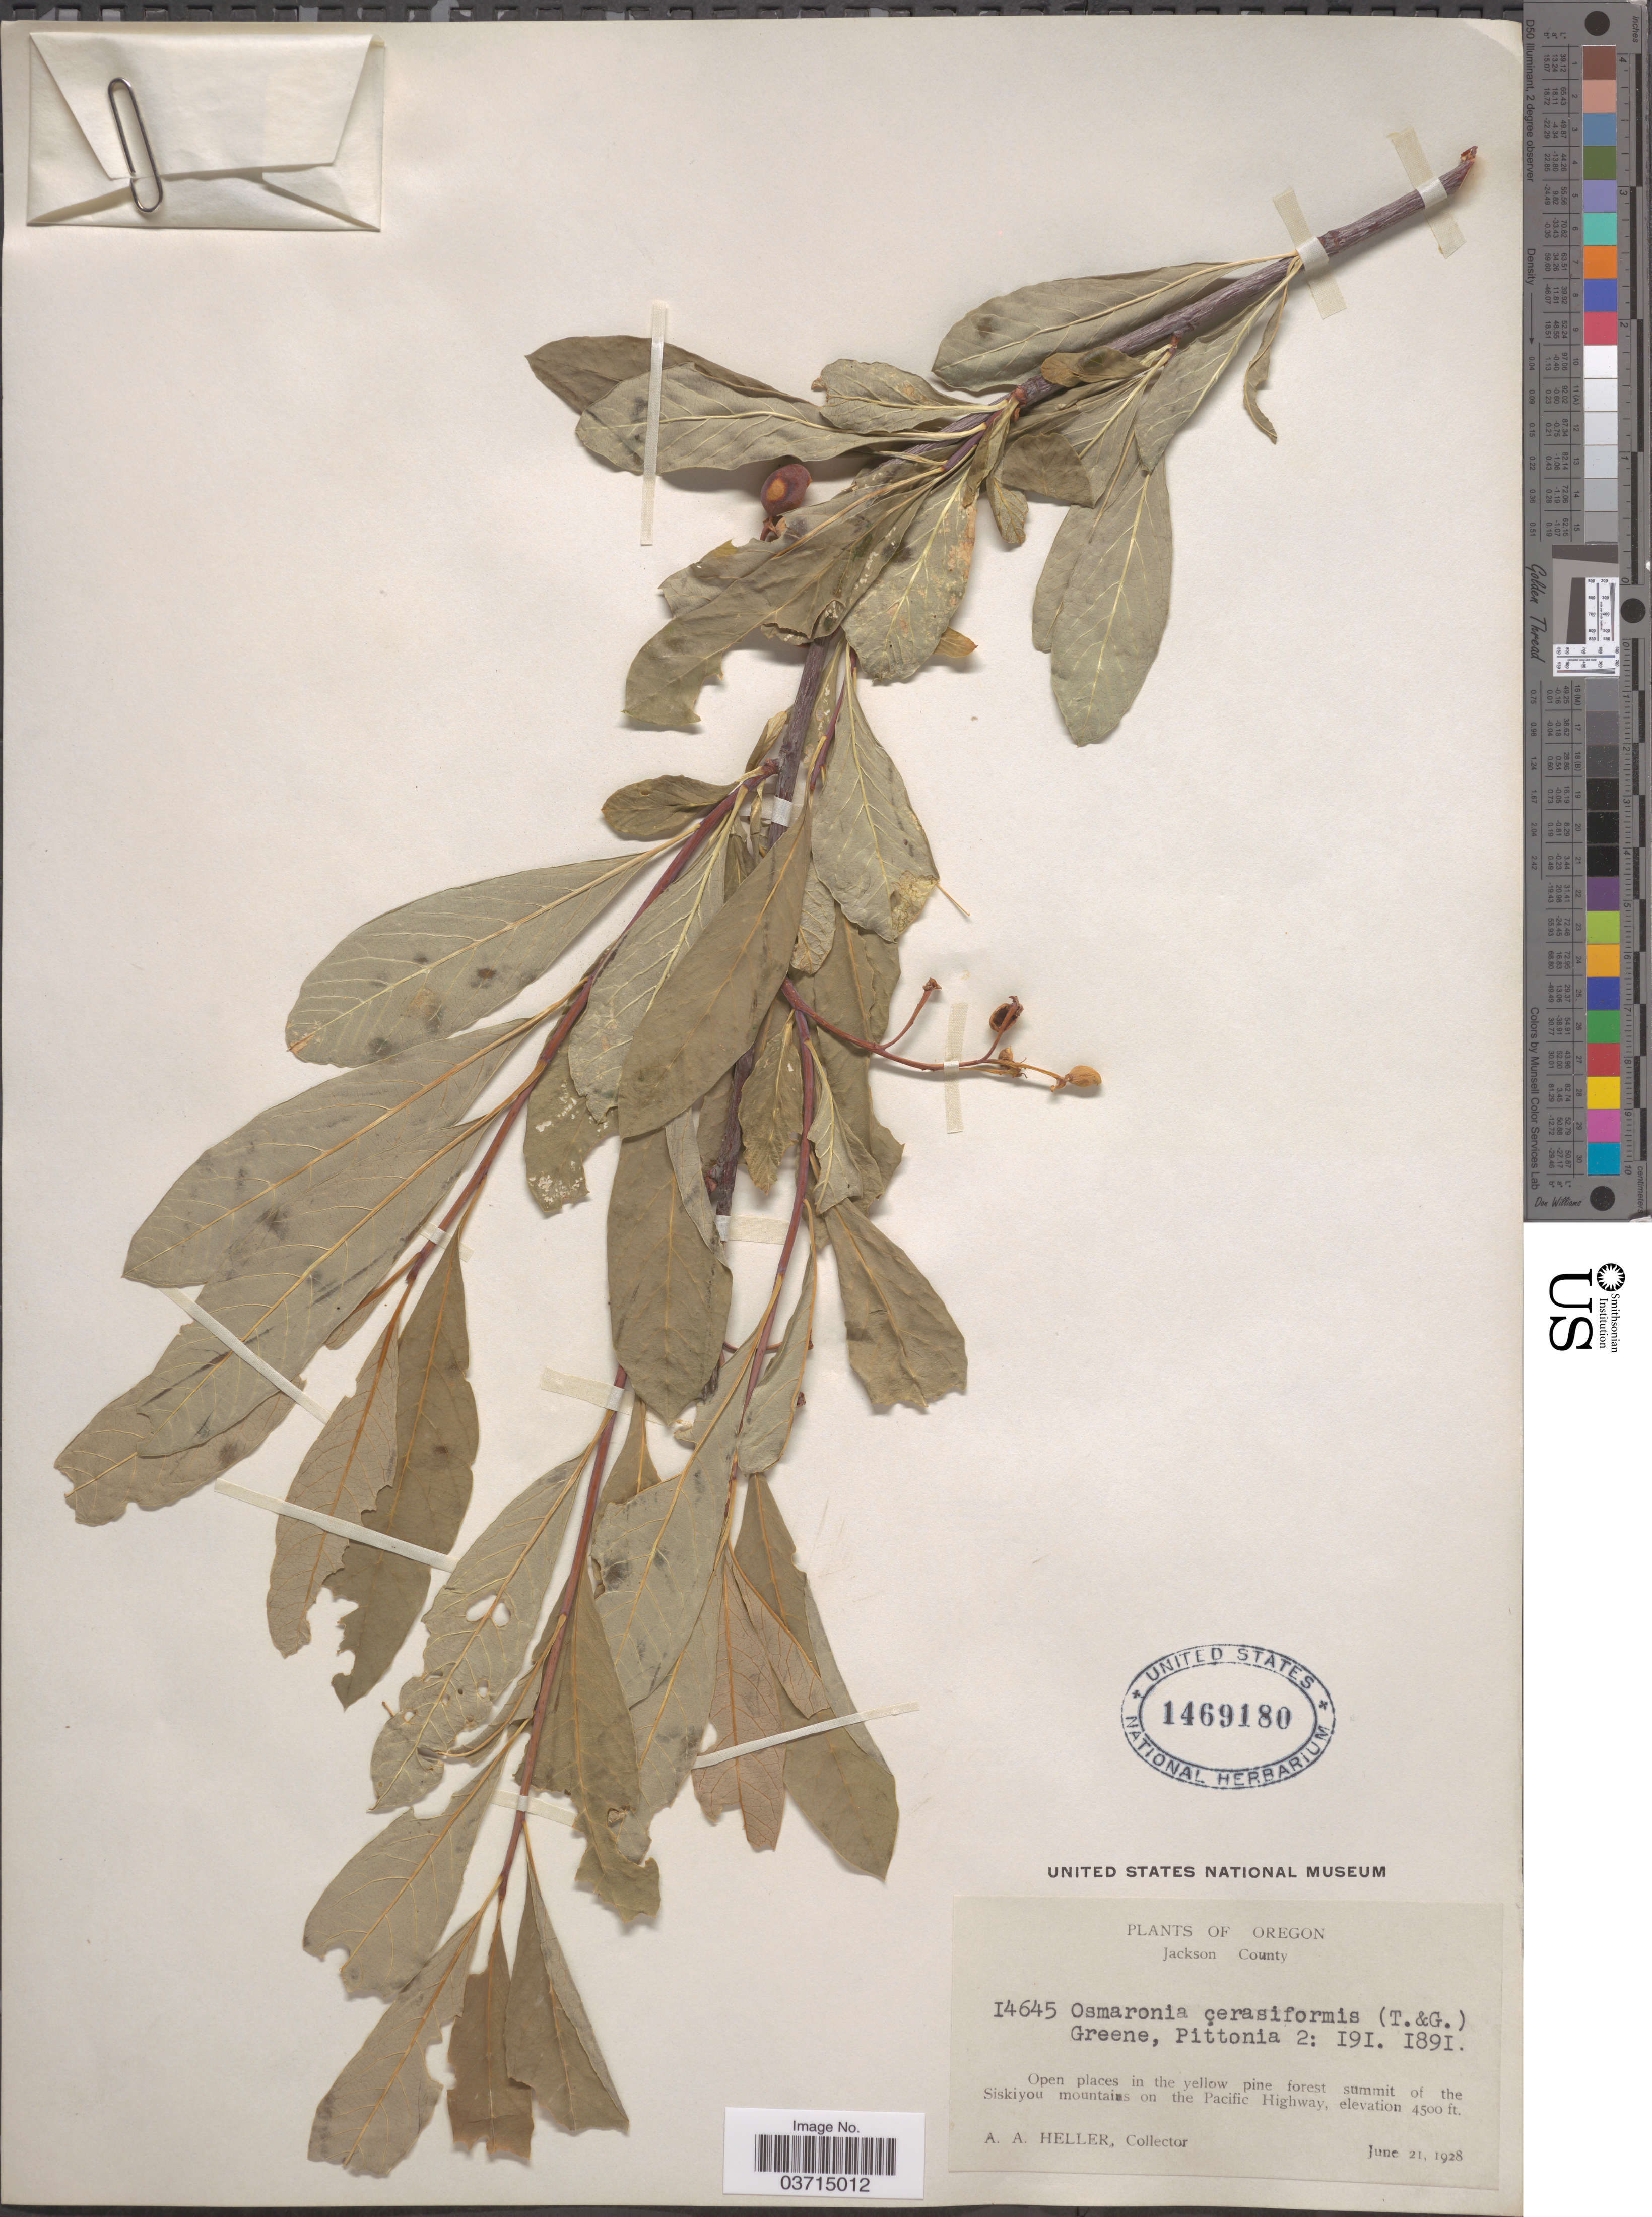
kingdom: Plantae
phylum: Tracheophyta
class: Magnoliopsida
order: Rosales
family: Rosaceae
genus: Oemleria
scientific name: Oemleria cerasiformis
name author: (Torr. & A. Gray ex Hook. & Arn.) J.W. Landon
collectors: A. A. Heller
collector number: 14645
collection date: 1928-06-21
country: United States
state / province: Oregon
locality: Jackson county. Open places in the yellow pine forest summit of the Siskiyou mountains on the Pacific Highway.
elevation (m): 1372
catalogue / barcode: US 1469180